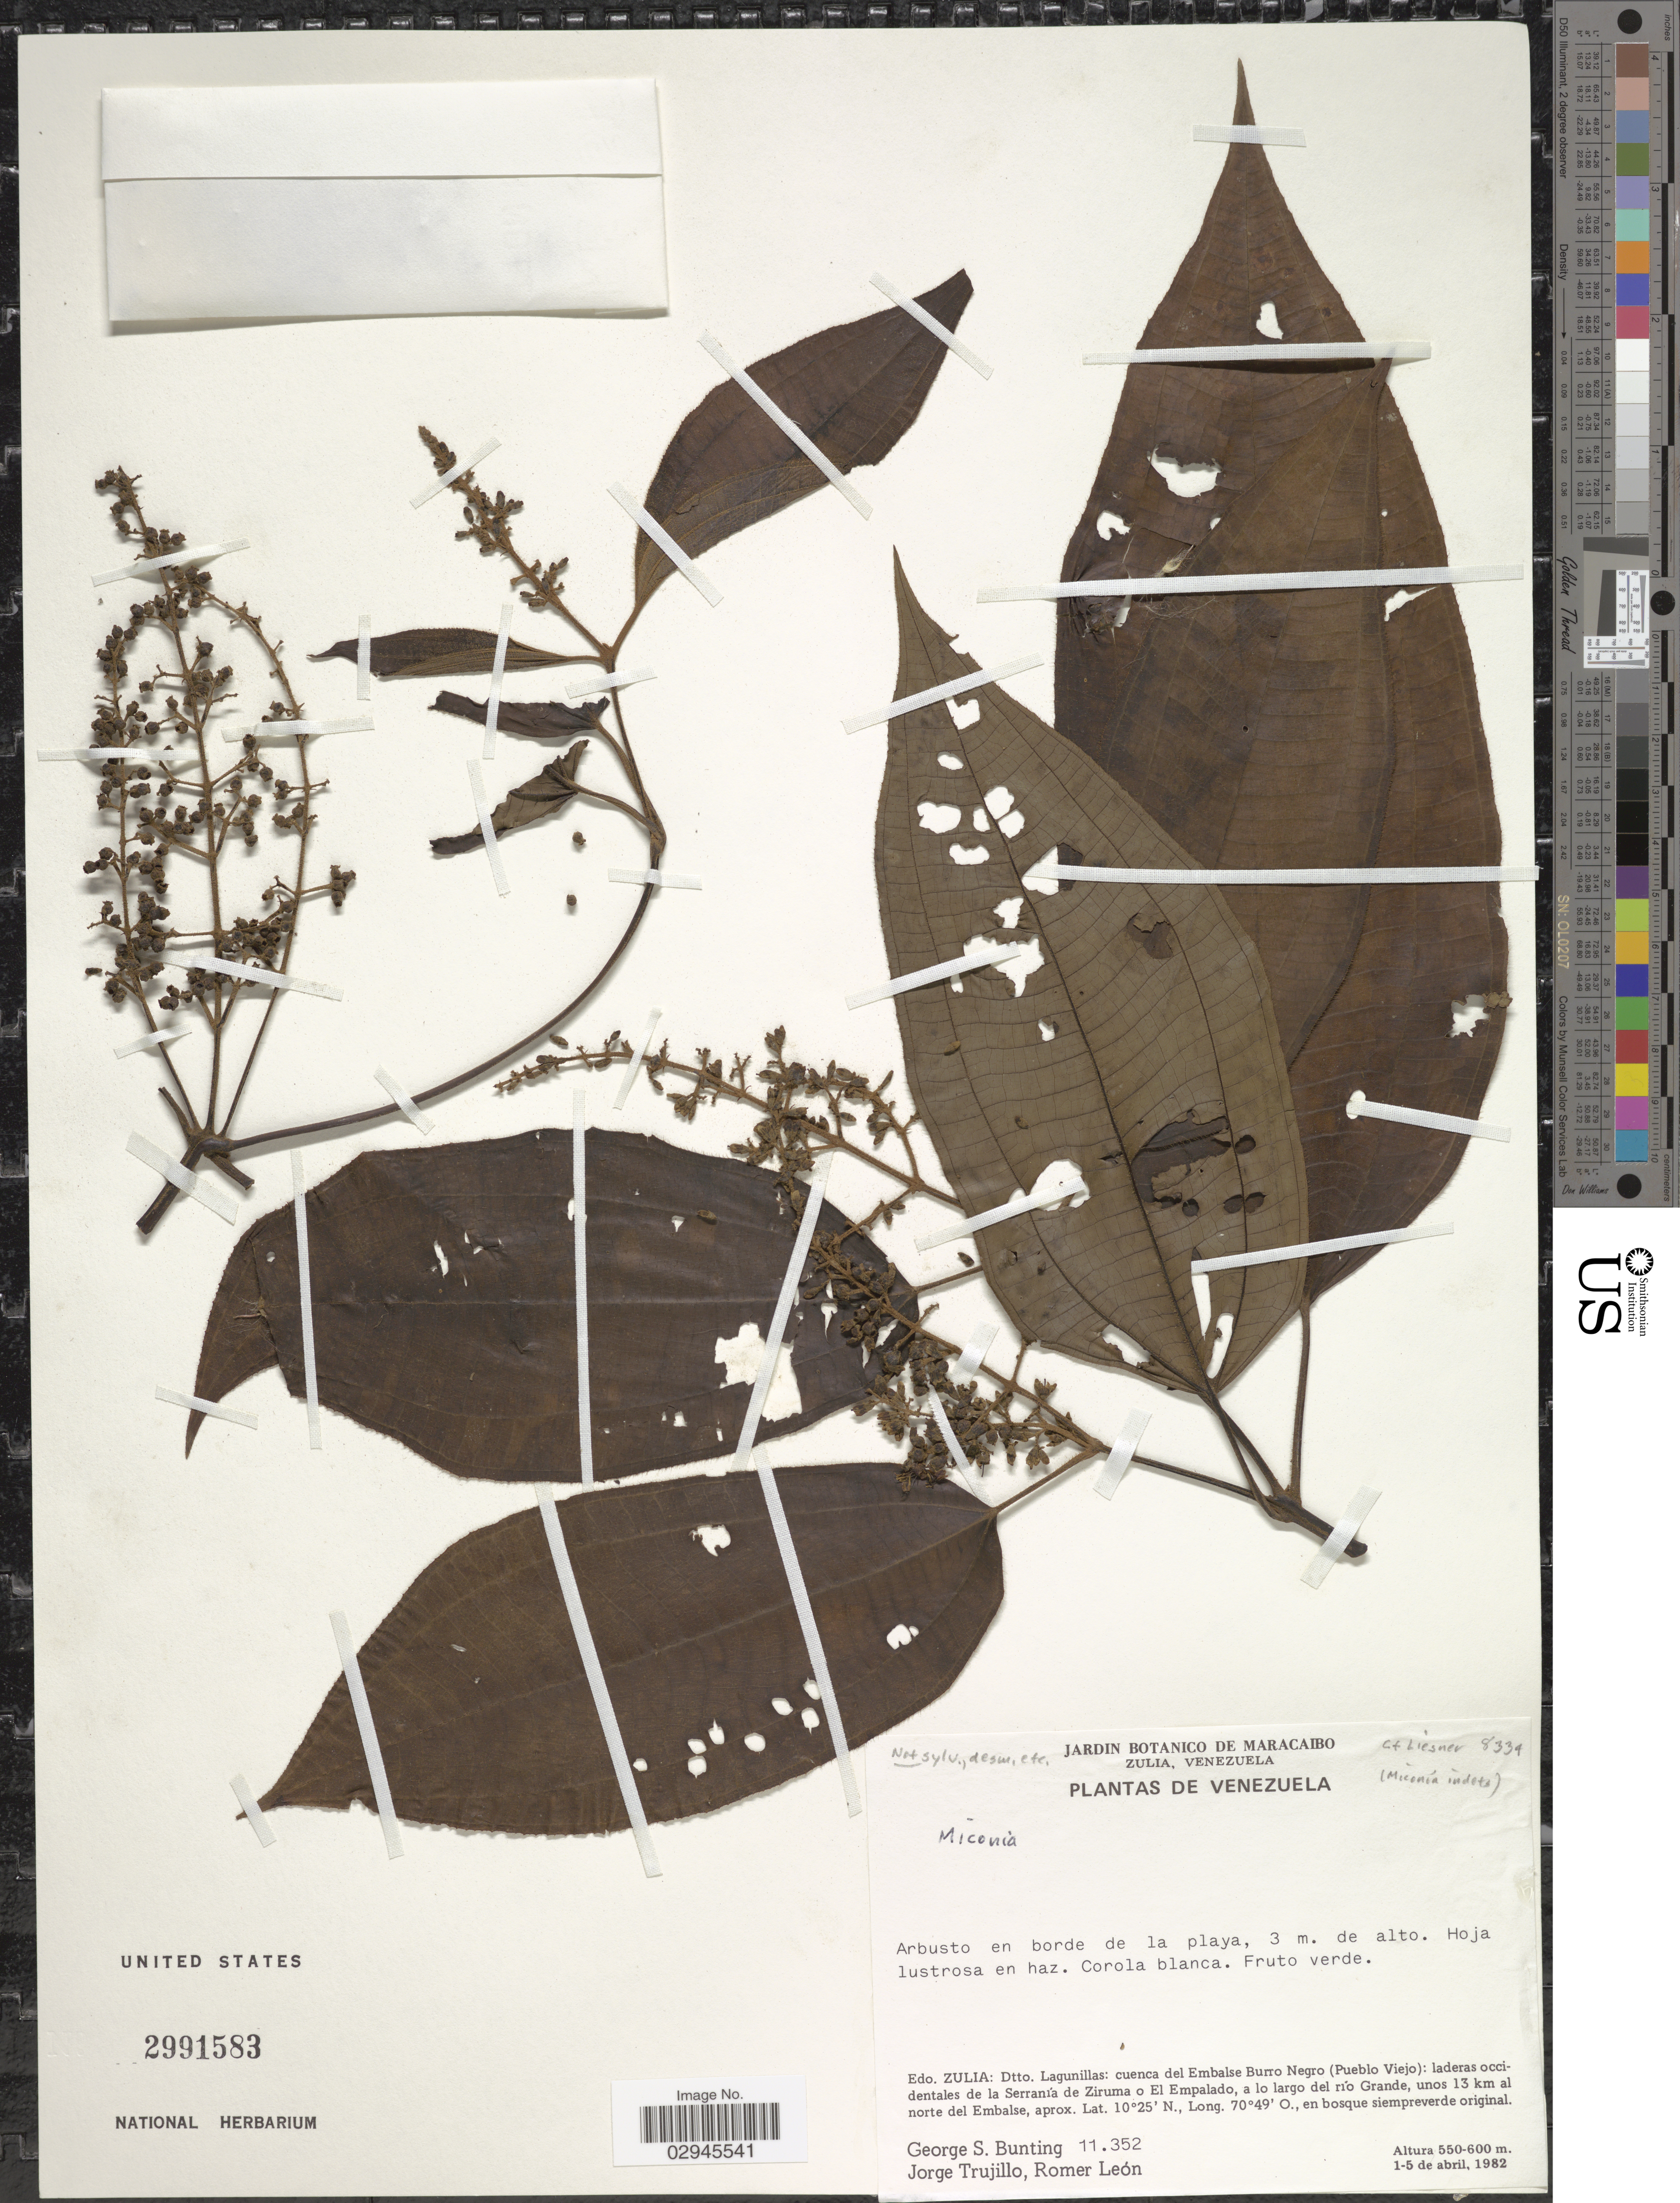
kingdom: Plantae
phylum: Tracheophyta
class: Magnoliopsida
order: Myrtales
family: Melastomataceae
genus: Miconia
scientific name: Miconia sp.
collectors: G. S. Bunting, J. Trujillo & R. León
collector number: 11352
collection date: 1982-04-01/1982-04-05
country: Venezuela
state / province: Zulia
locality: Dtto. Lagunillas: cuenca del Embalse Burro Negro (Pueblo Viejo): laderas occidentales de la Serranía de Ziruma o El Empalado, a lo largo del río Grande, unos 13 km al norte del Embalse.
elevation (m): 550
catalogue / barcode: US 2991583